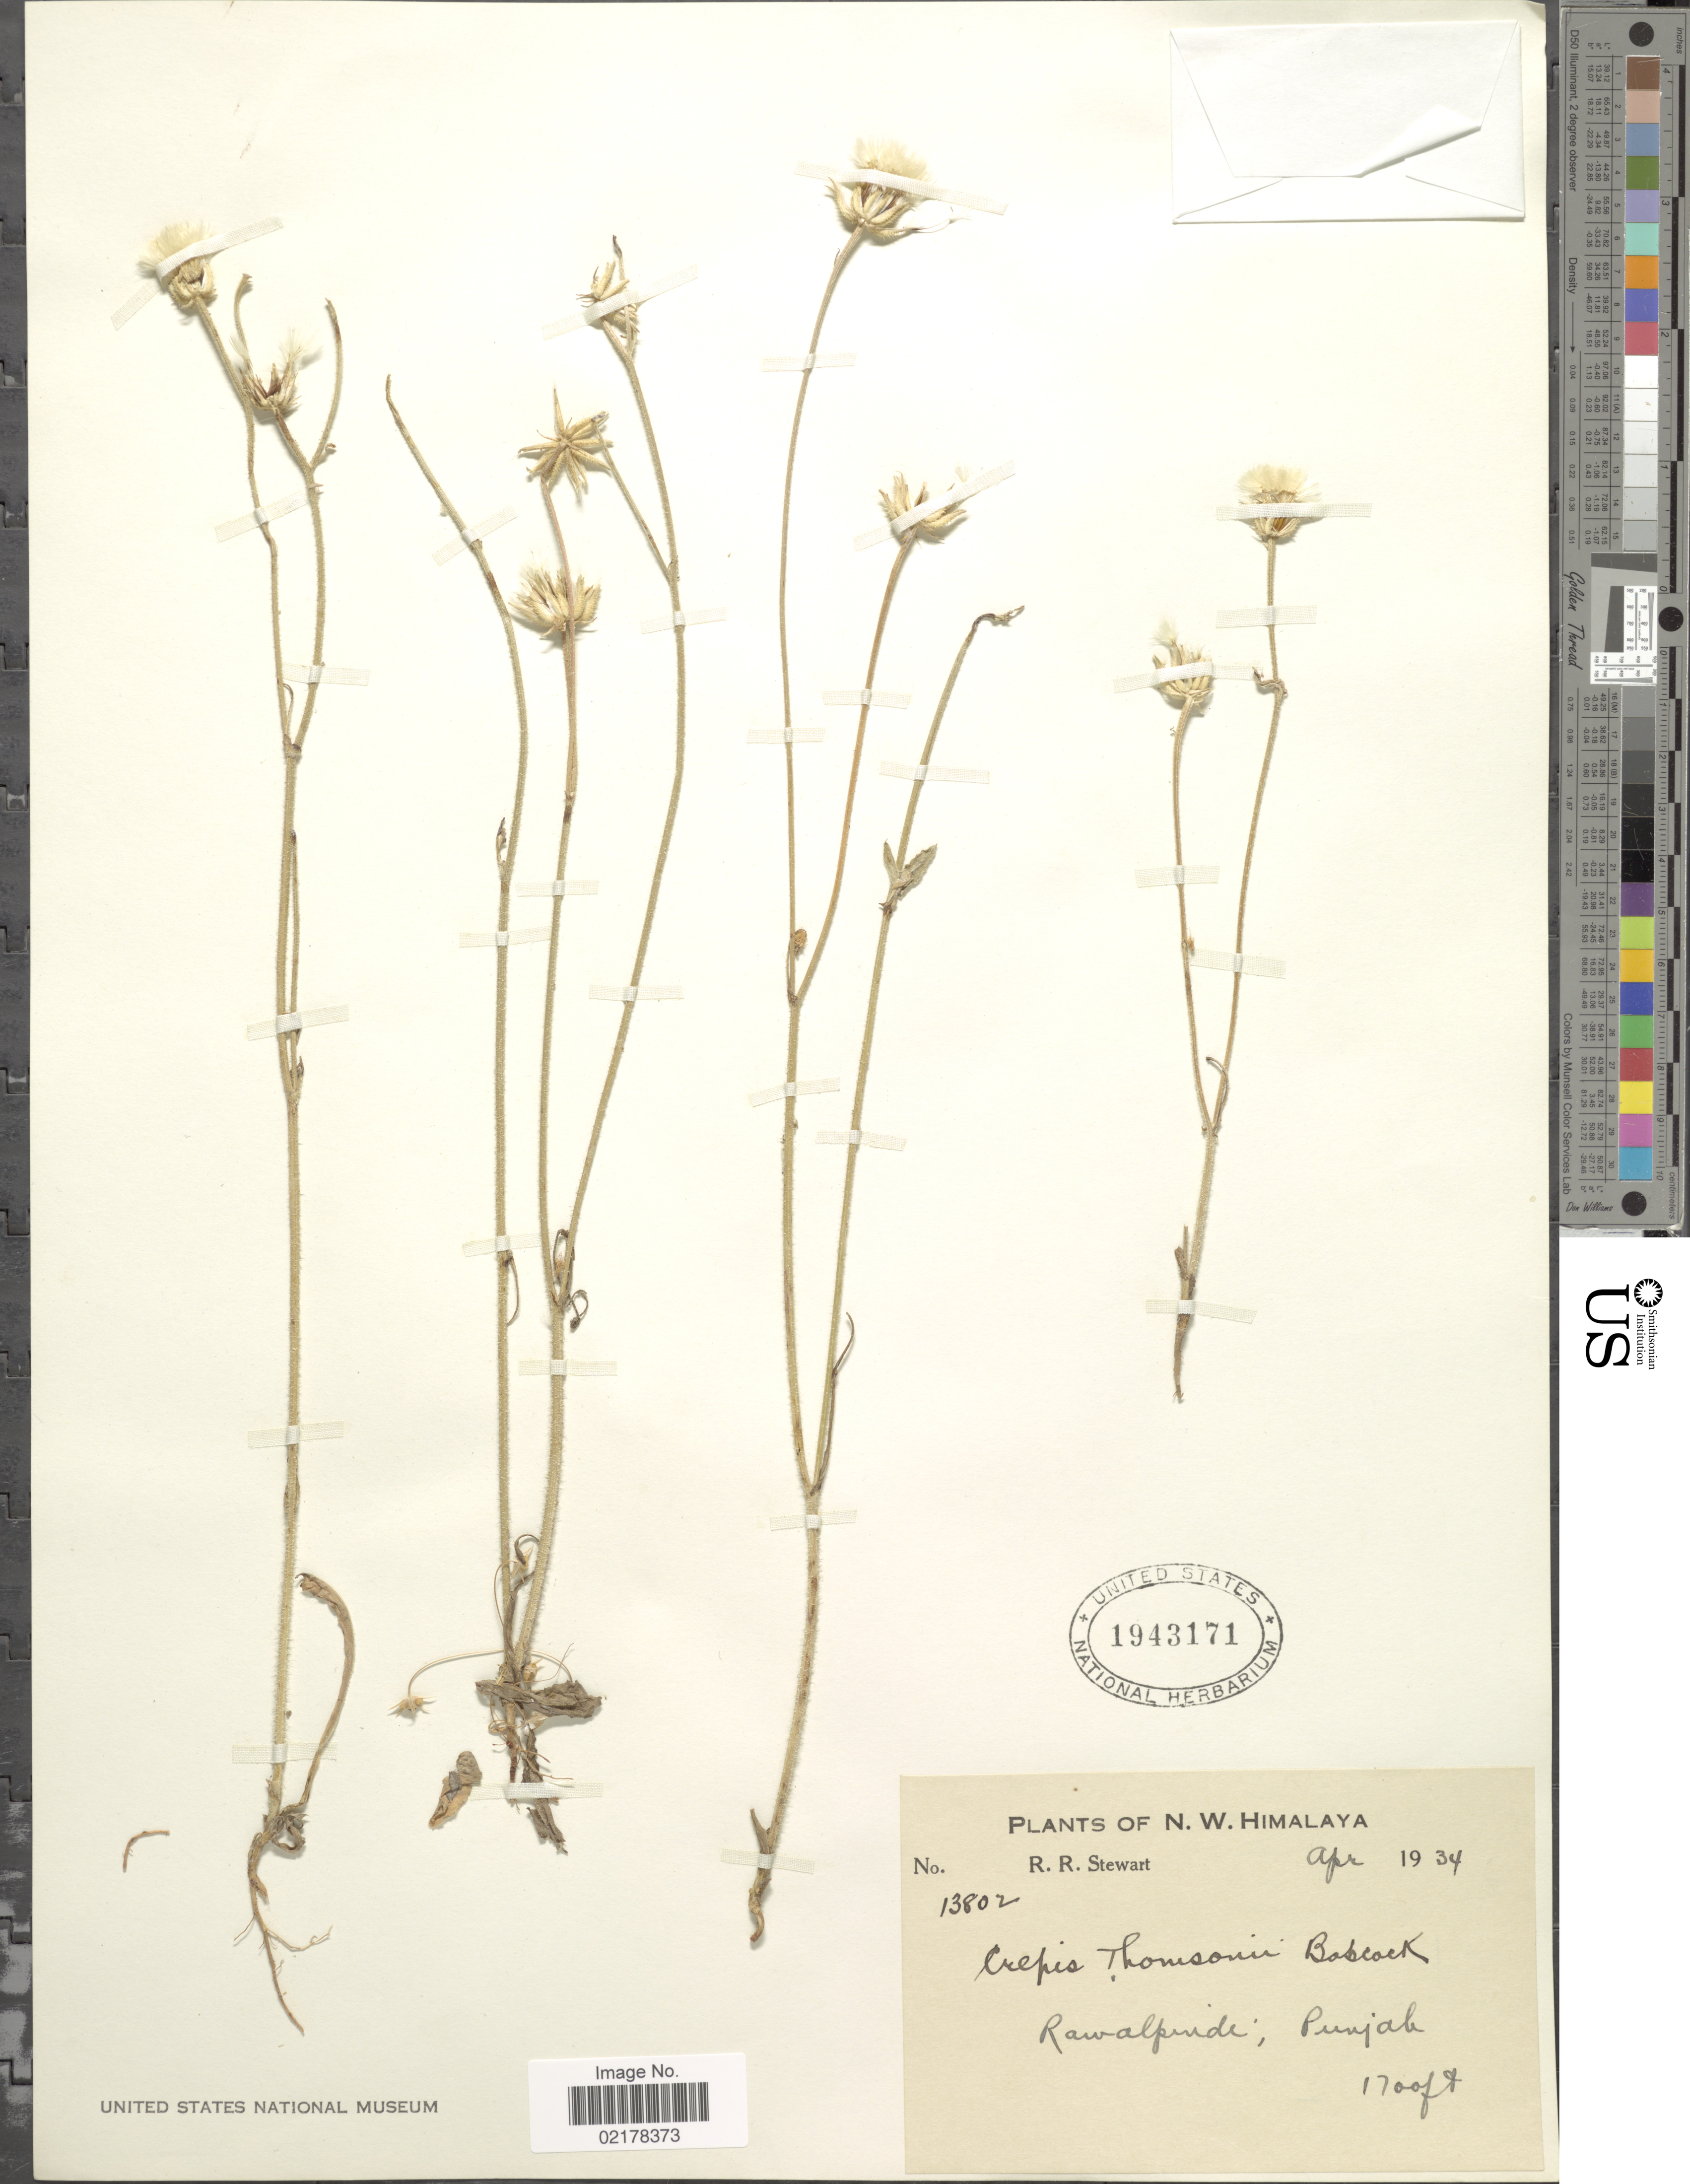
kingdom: Plantae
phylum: Tracheophyta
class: Magnoliopsida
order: Asterales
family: Asteraceae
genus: Crepis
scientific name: Crepis foetida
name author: L.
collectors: R. R. Stewart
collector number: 13802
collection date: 1934-04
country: Pakistan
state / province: Punjab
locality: N.W. Himalaya. Rawalpinde; Punjab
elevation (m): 518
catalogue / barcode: US 1943171